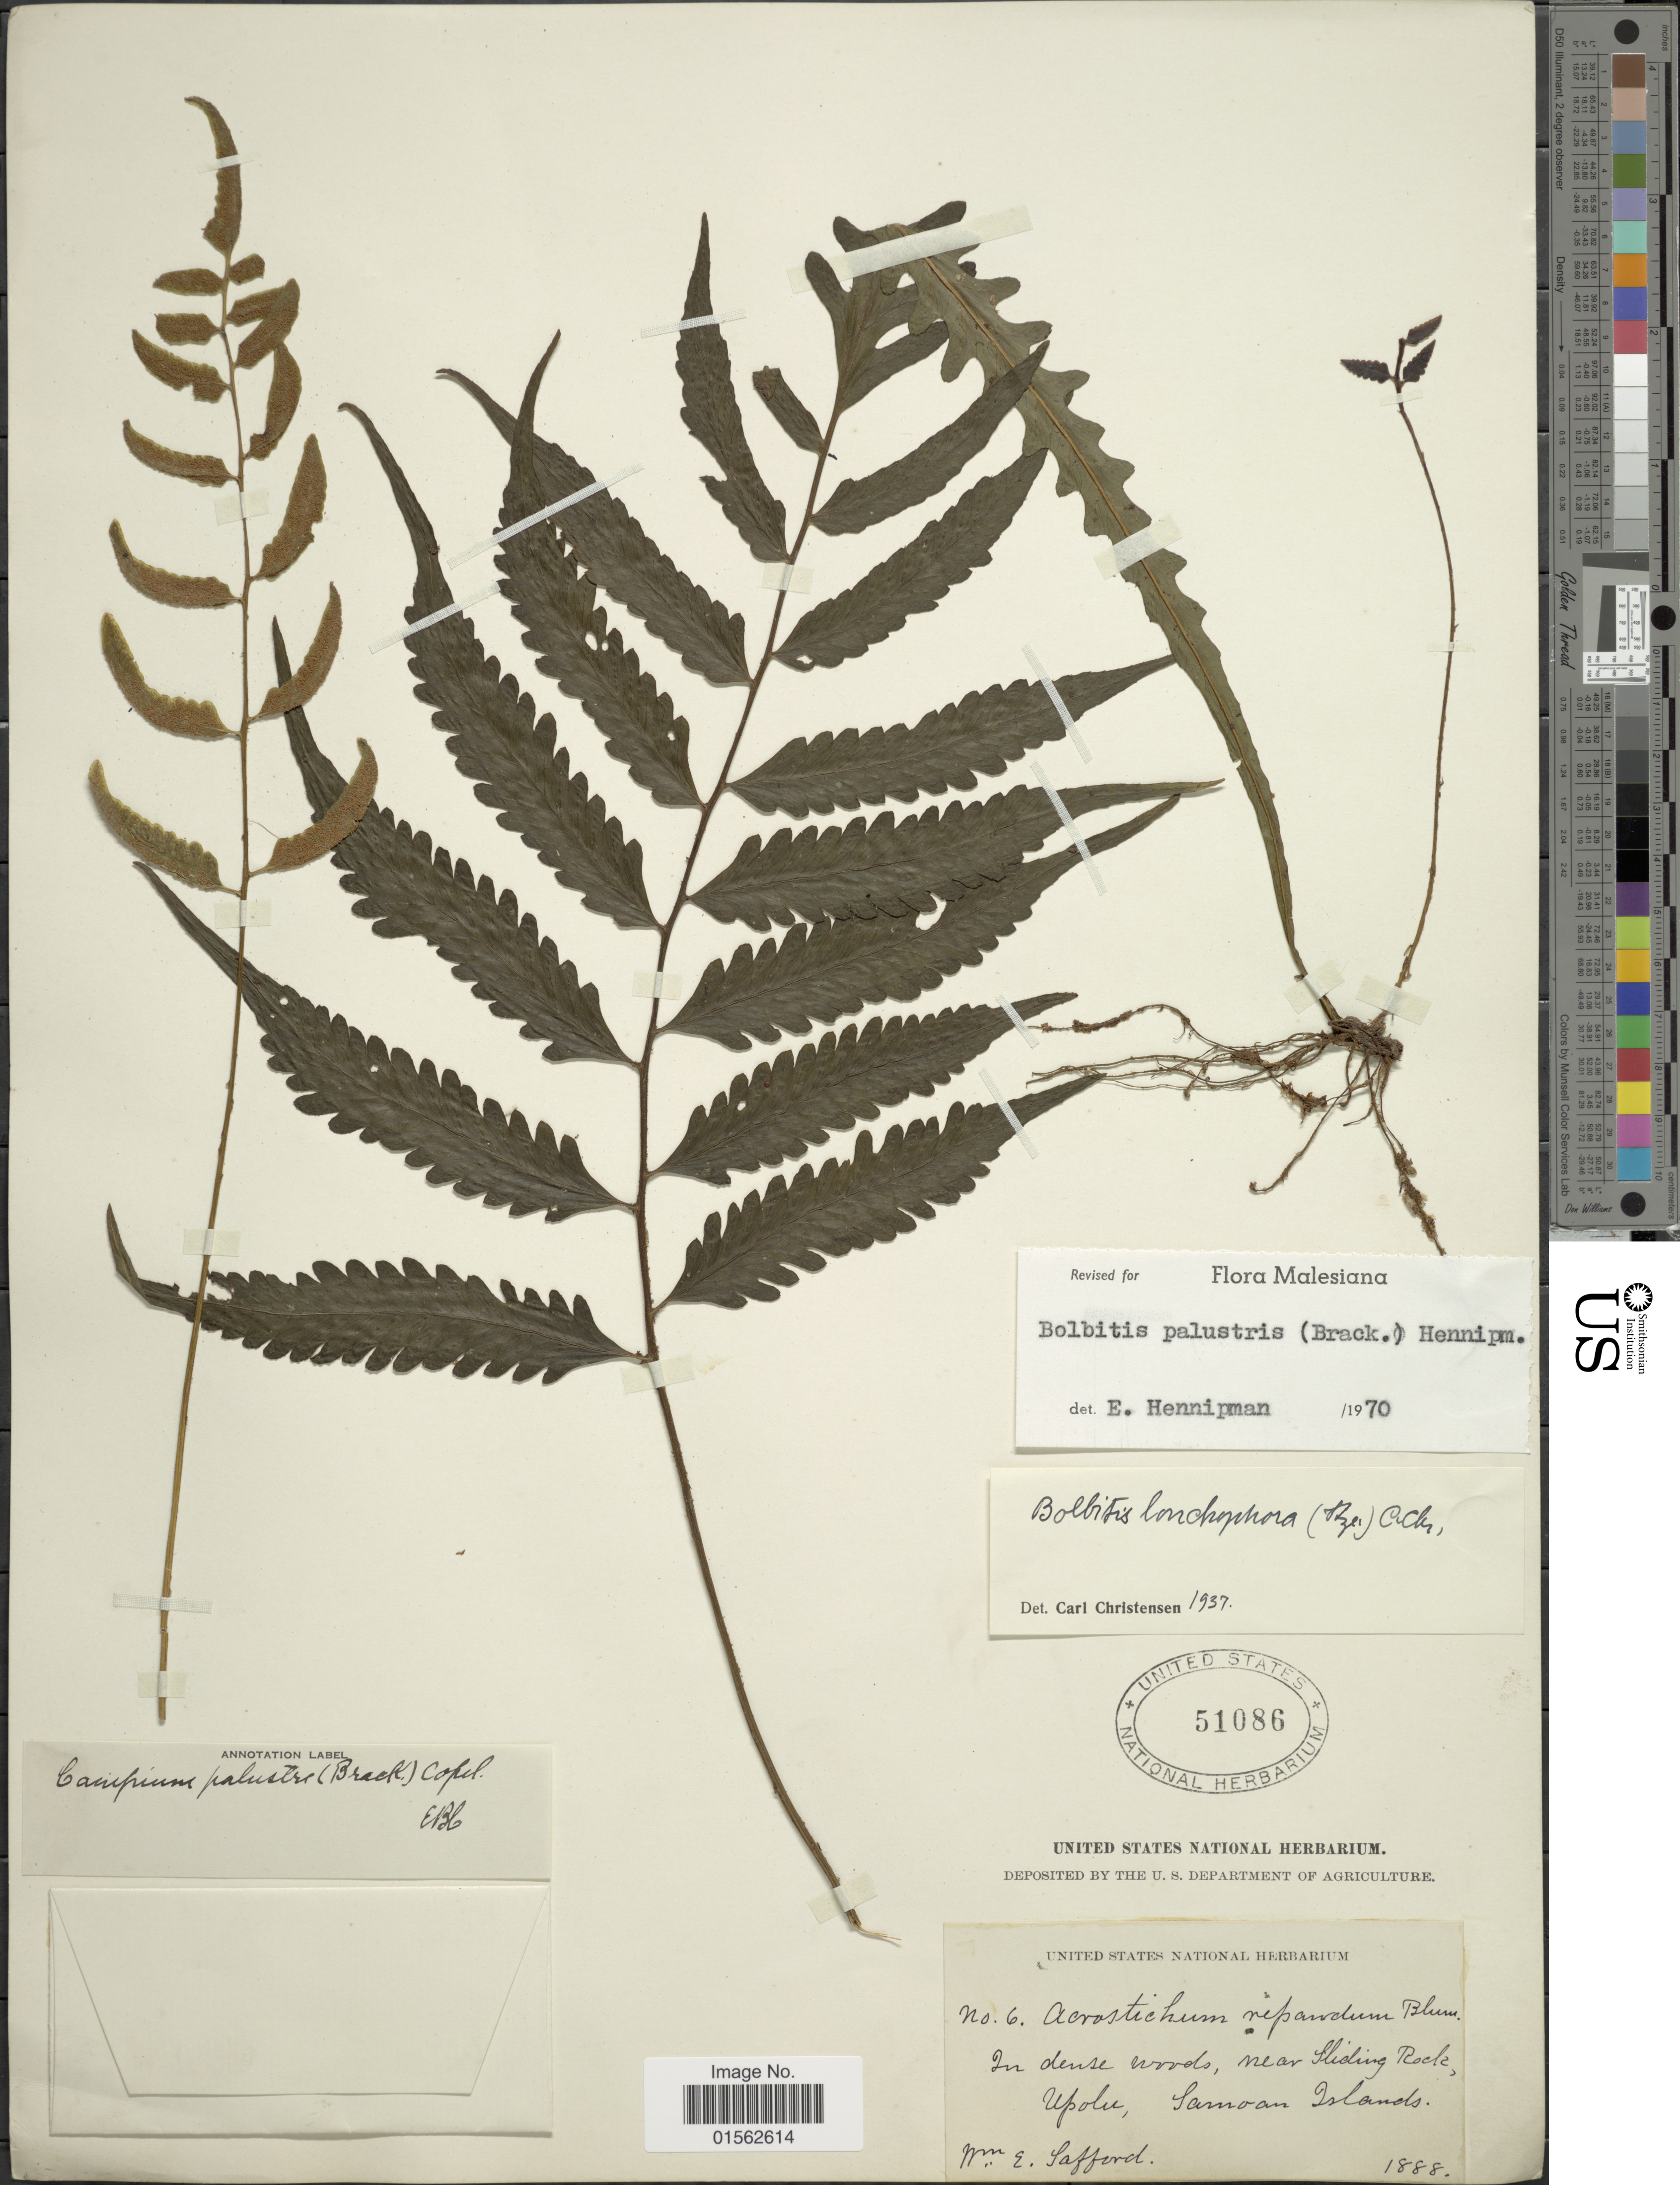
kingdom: Plantae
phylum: Tracheophyta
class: Polypodiopsida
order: Polypodiales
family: Dryopteridaceae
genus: Bolbitis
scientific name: Bolbitis palustris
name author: (Brack.) Hennipman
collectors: W. E. Safford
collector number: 6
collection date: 1888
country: Samoa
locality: In dense woods, near Sliding Rock, Upolu, Samoan Islands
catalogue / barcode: US 51086